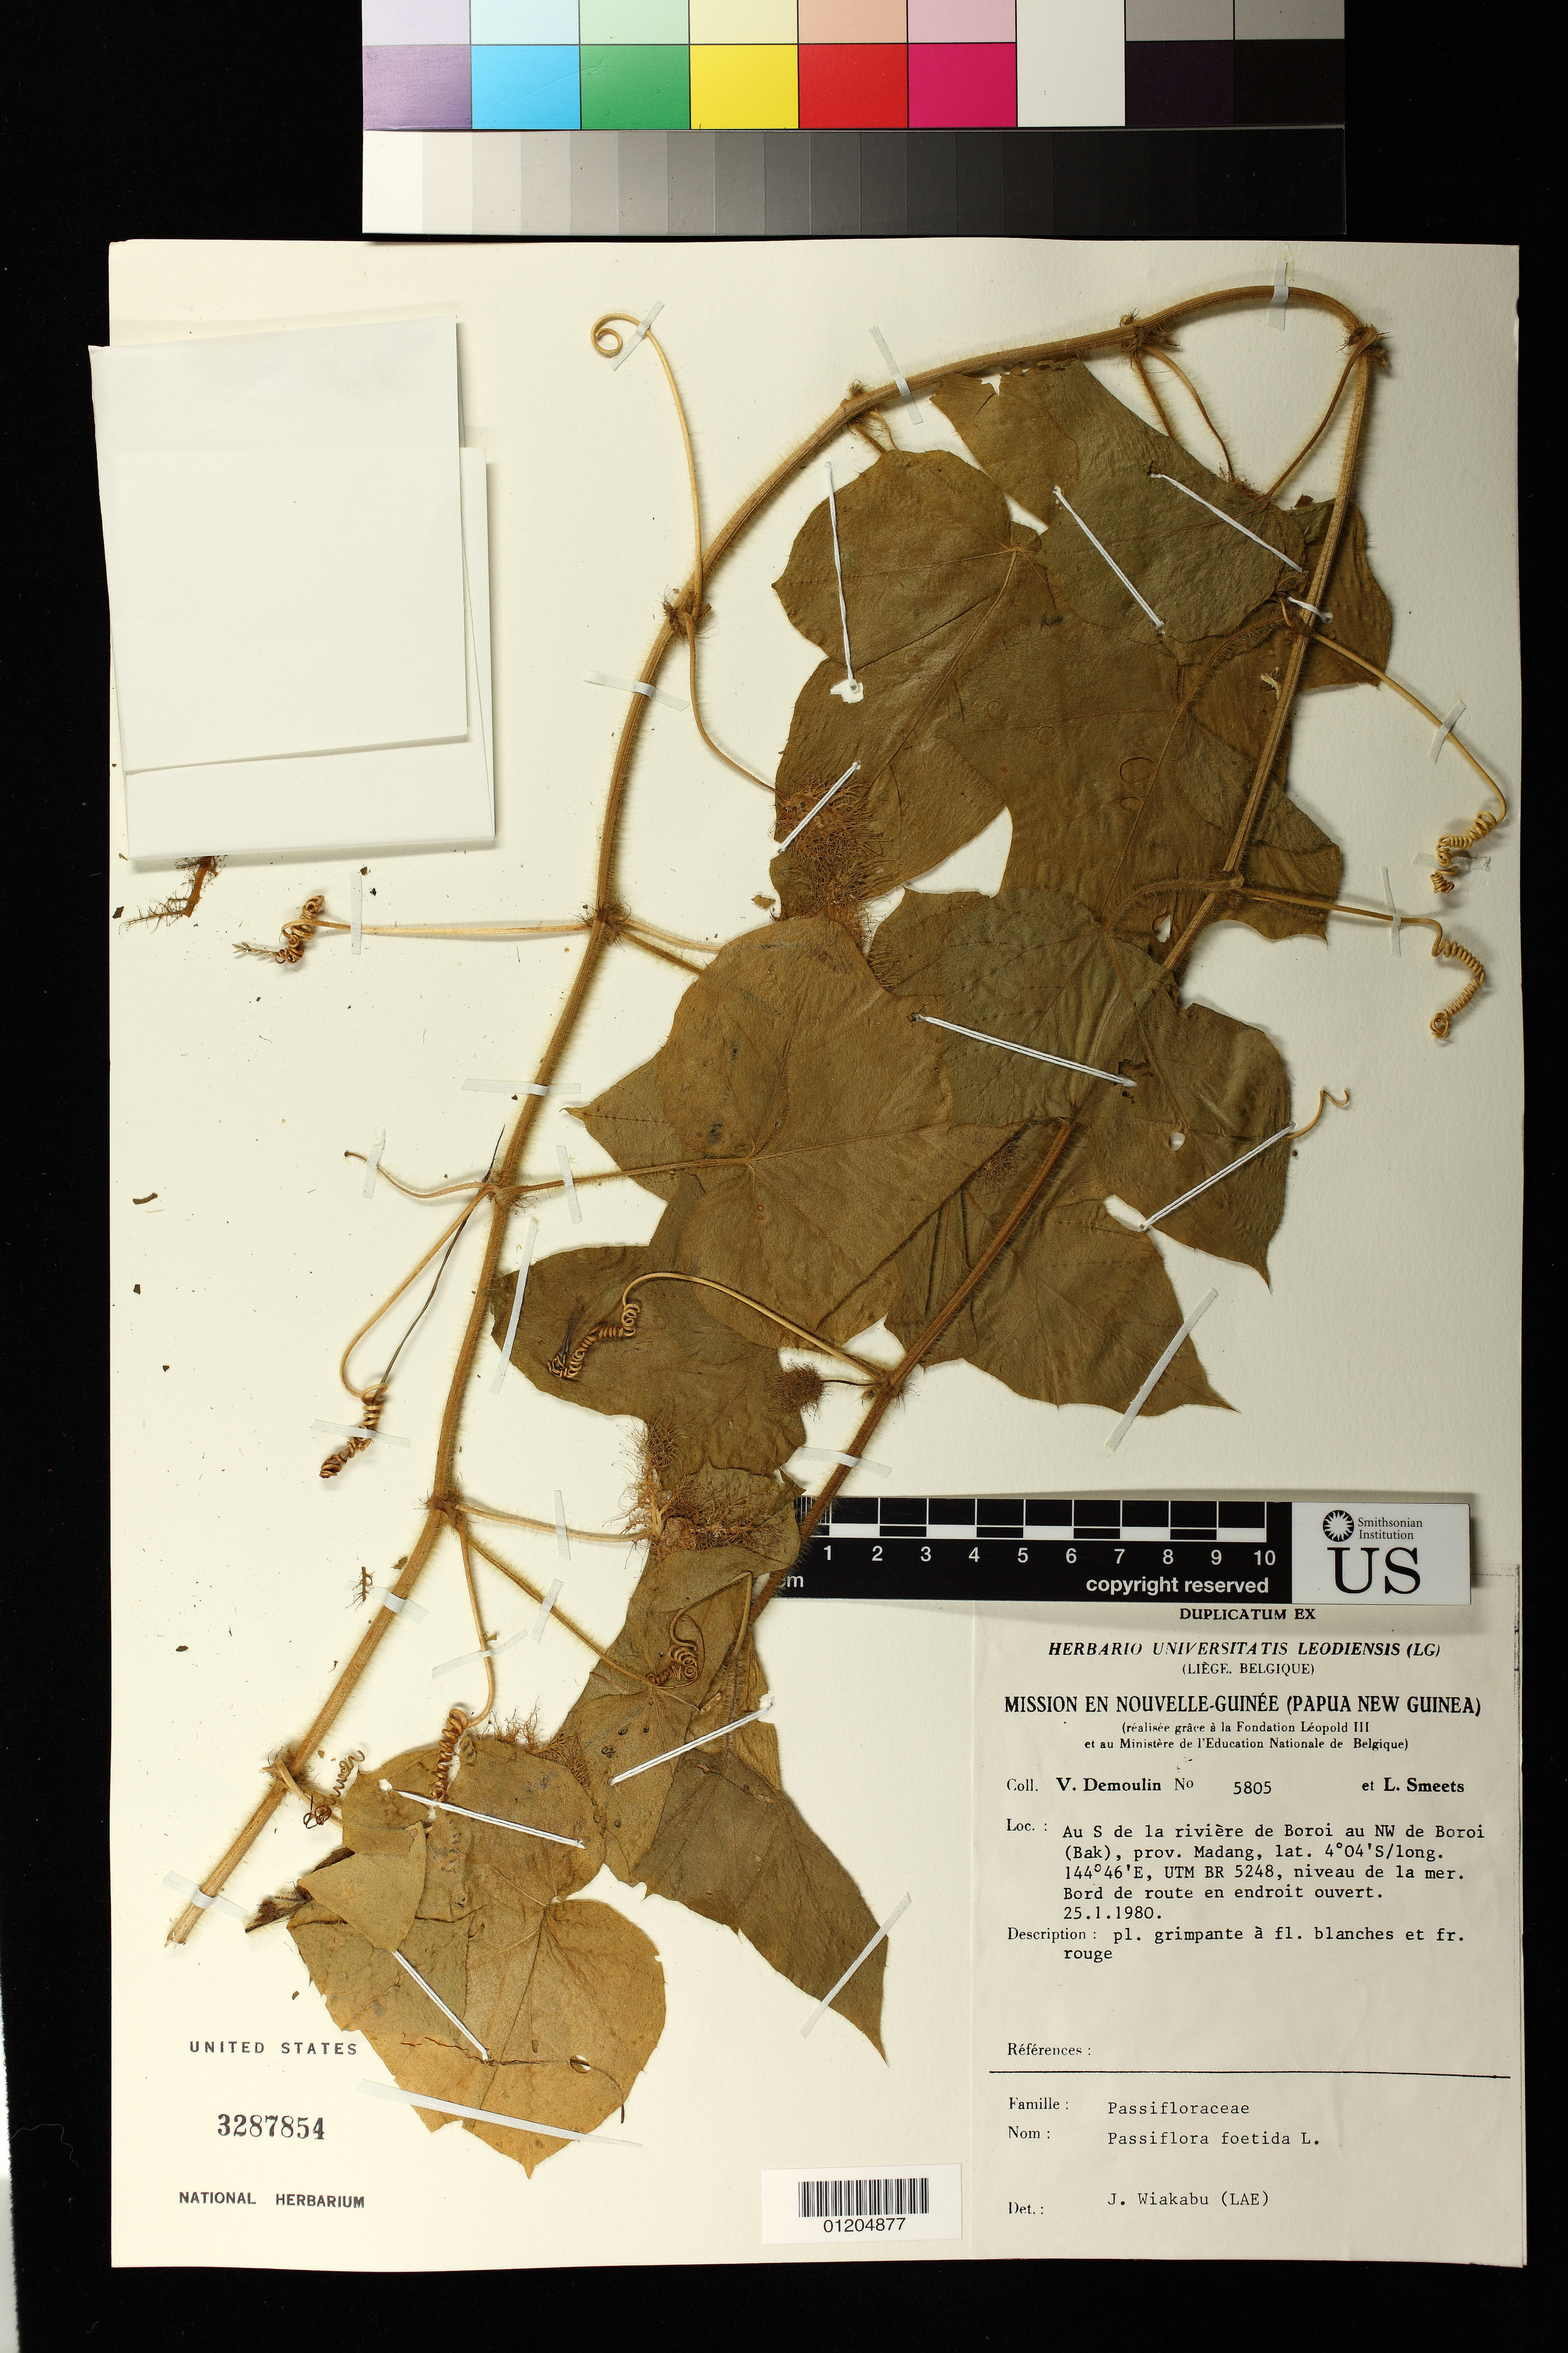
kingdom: Plantae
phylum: Tracheophyta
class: Magnoliopsida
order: Malpighiales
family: Passifloraceae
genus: Passiflora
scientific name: Passiflora foetida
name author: L.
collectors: V. Demoulin & L. Smeets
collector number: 5805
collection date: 1980-01-25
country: Papua New Guinea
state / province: Madang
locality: Au S de la riviere de Boroi au NW de Boroi (Bak)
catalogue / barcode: US 3287854